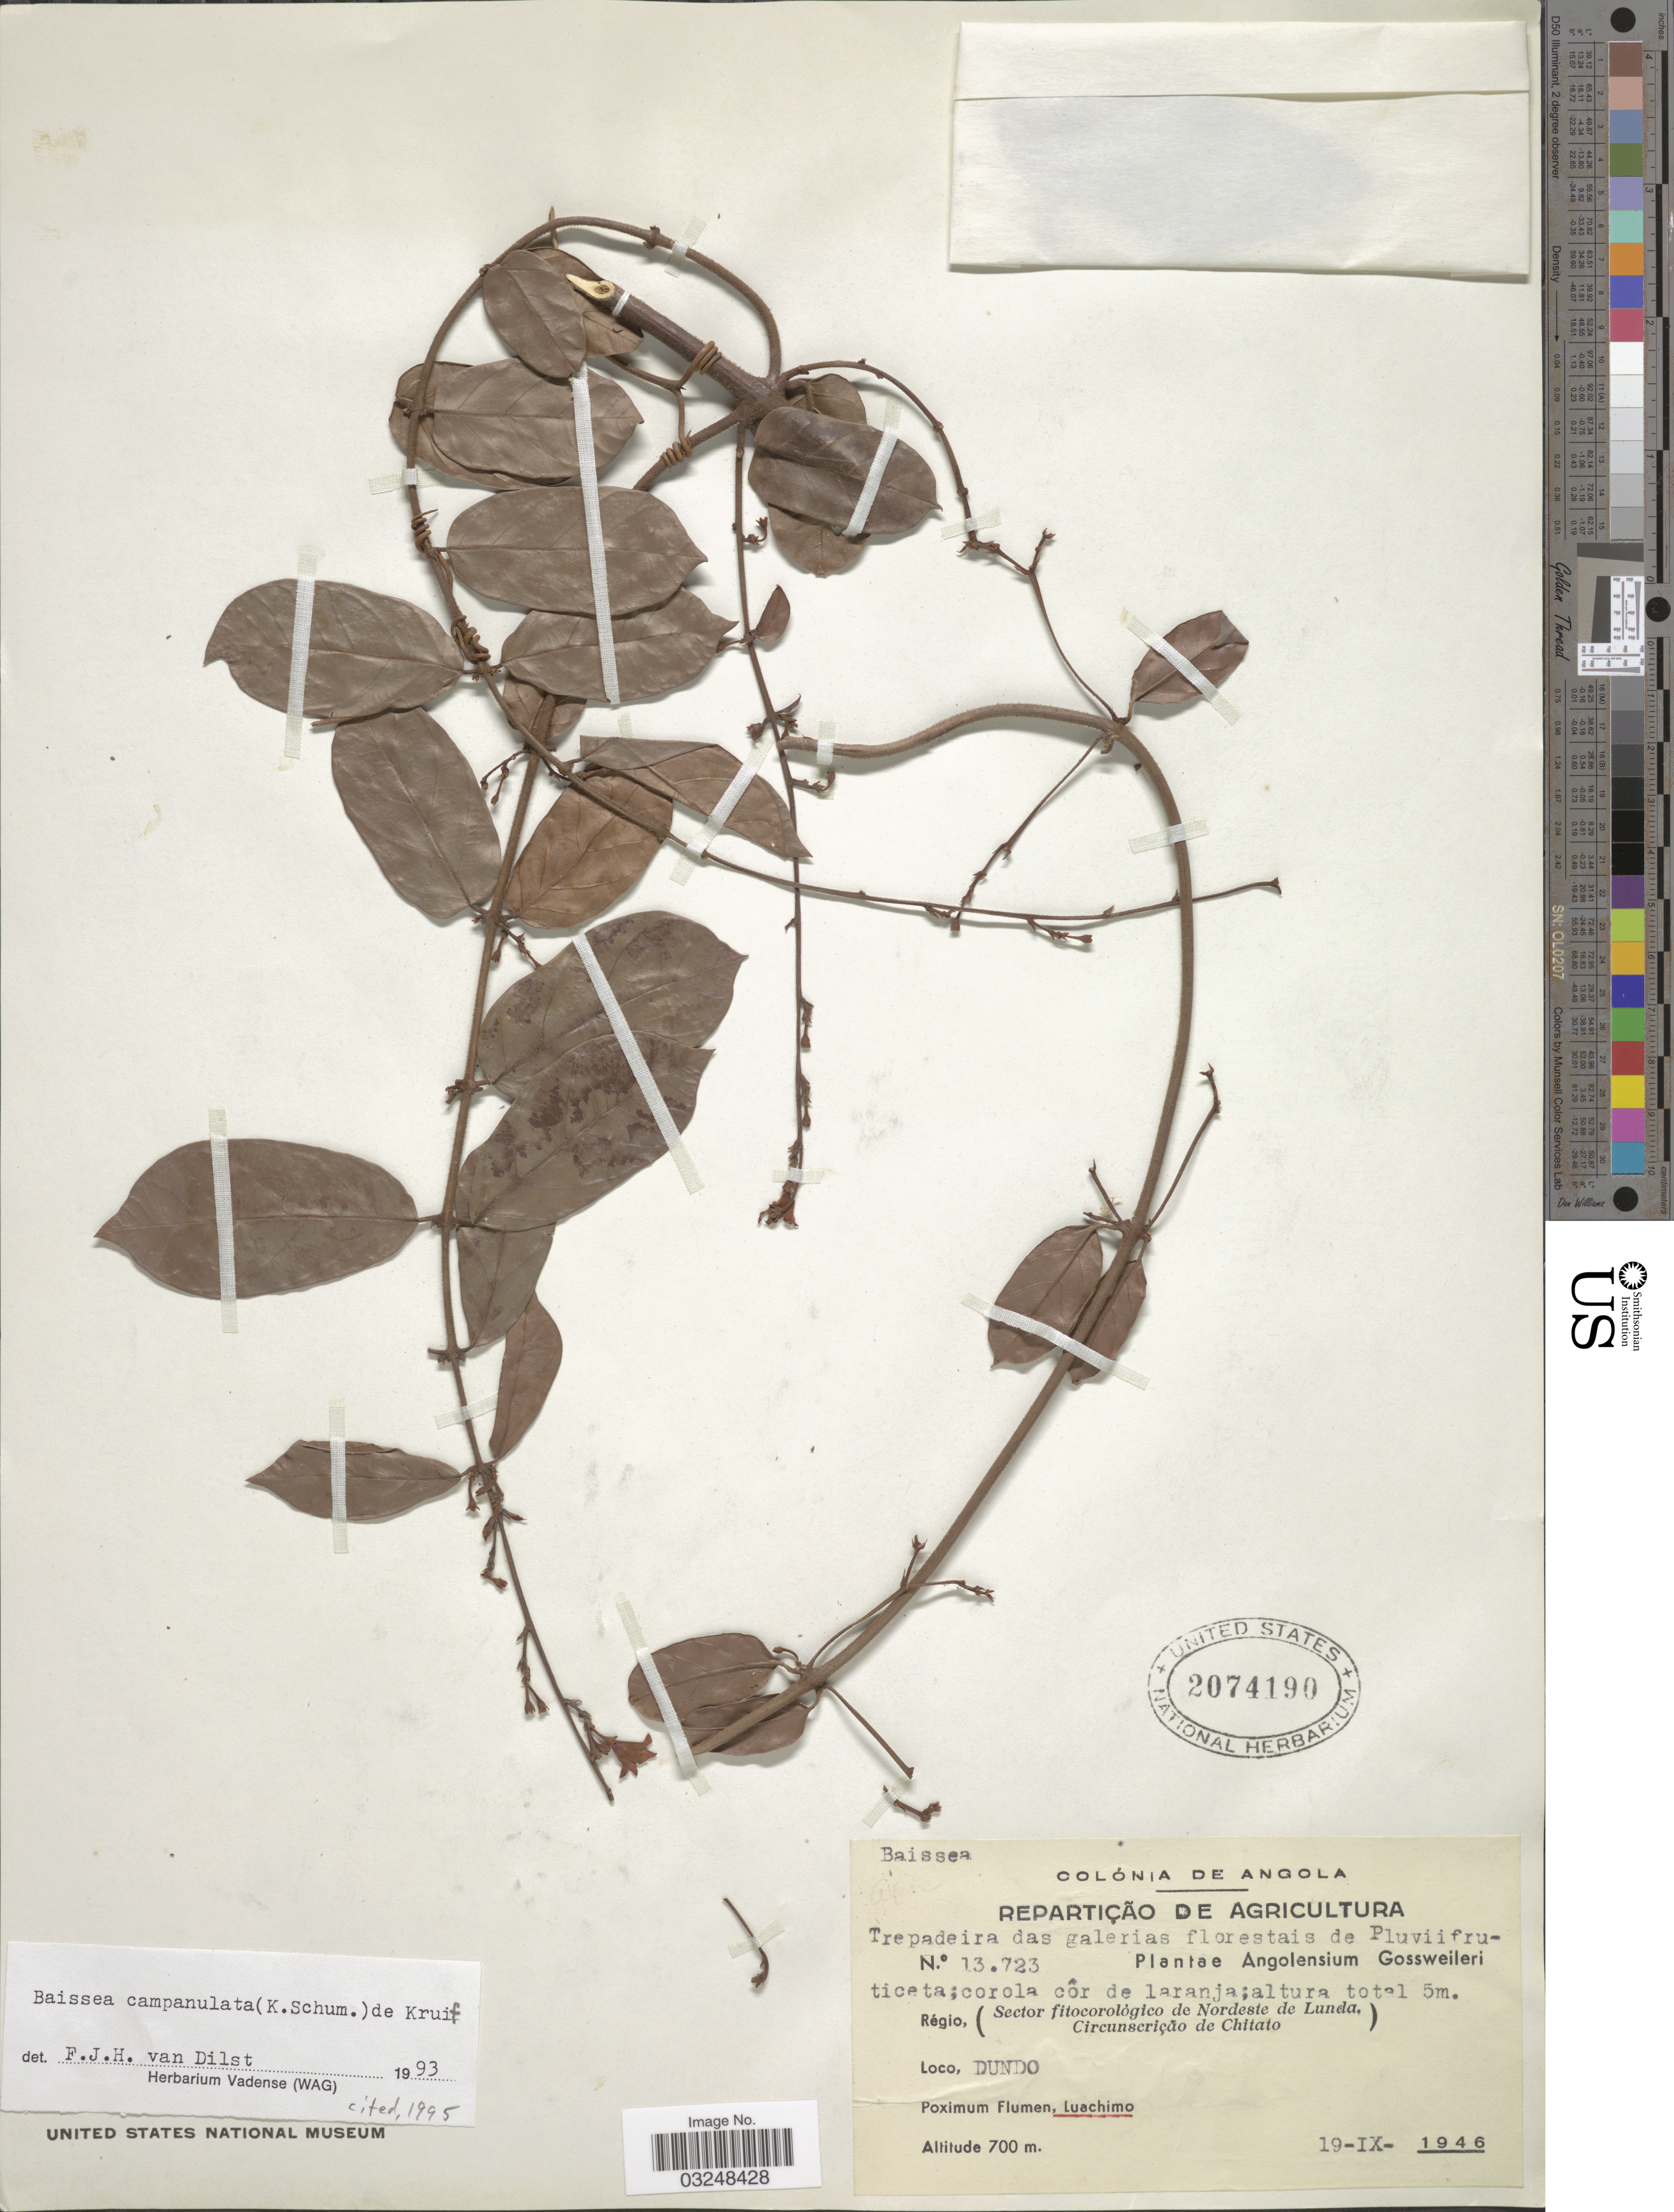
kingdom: Plantae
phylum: Tracheophyta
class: Magnoliopsida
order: Gentianales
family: Apocynaceae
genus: Baissea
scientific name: Baissea campanulata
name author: (K. Schum.) de Kruif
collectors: -. Gossweiler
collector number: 13723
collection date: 1946-09-19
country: Angola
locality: Colónia De Angola, Régio, (Sector fitocorológico de Nordeste de Lunda, Circunscrição de Chitato), Loco, Dundo, Luachimo.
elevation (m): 700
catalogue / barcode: US 2074190